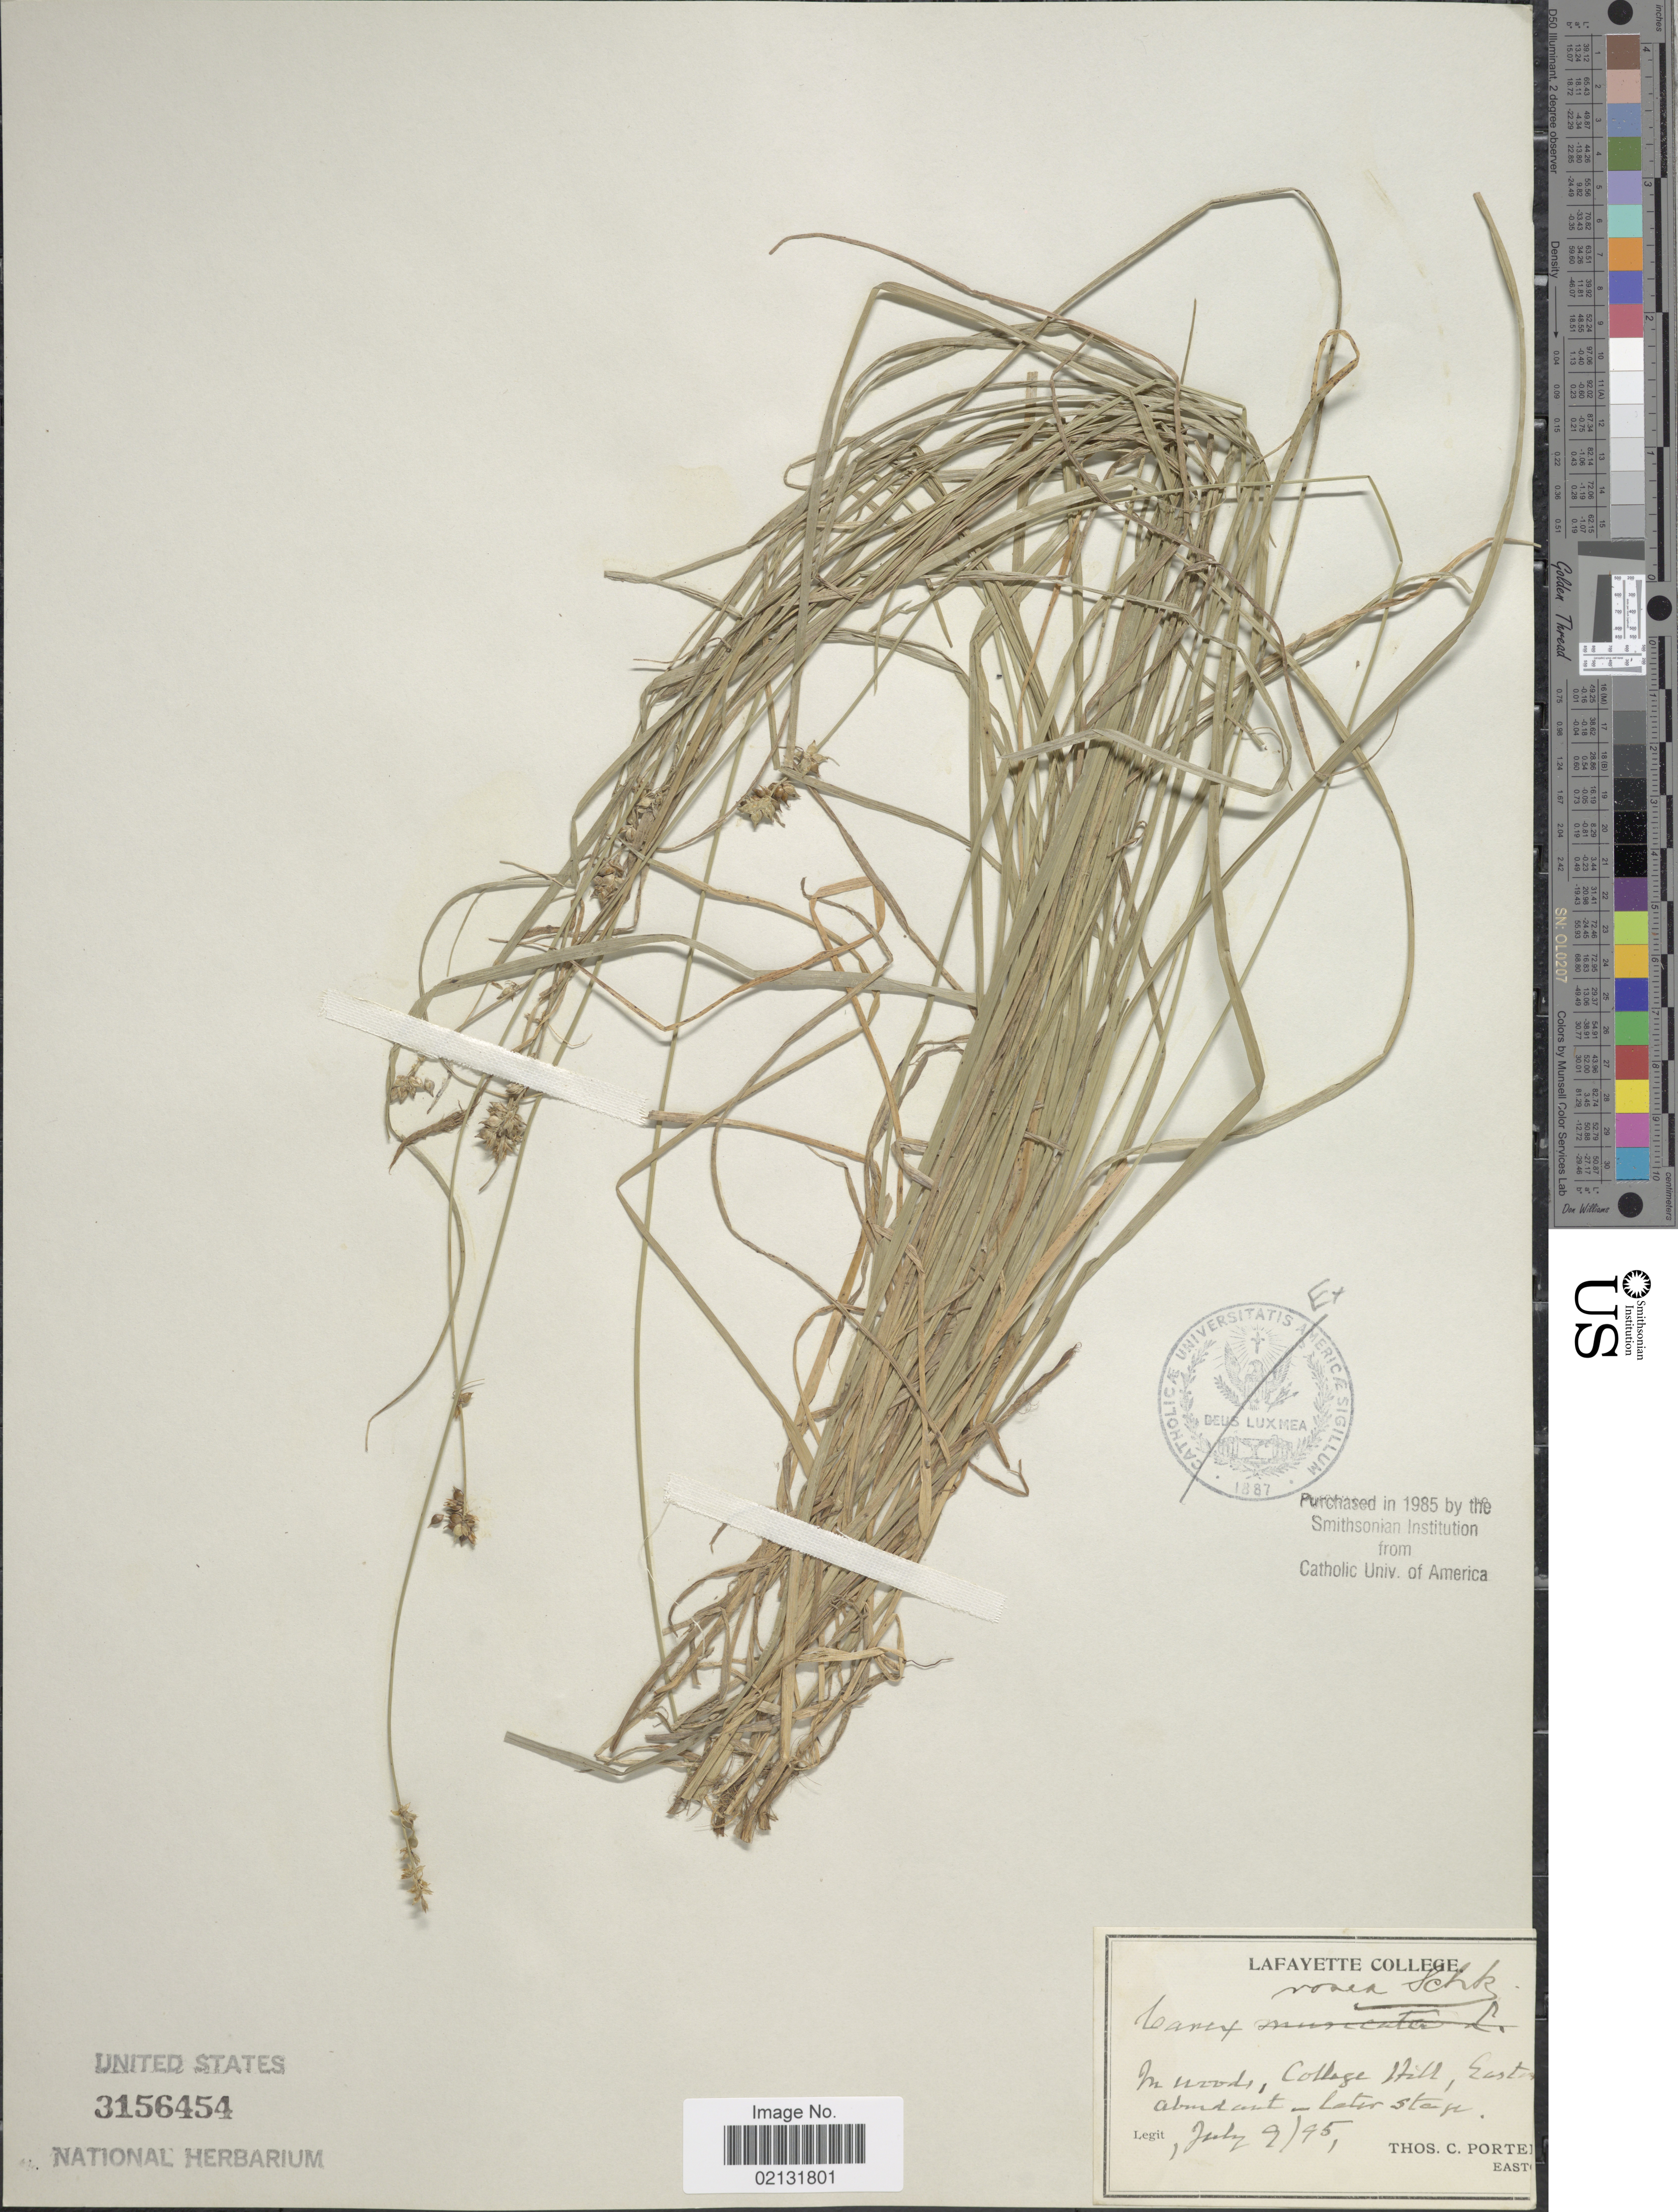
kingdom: Plantae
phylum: Tracheophyta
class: Liliopsida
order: Poales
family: Cyperaceae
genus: Carex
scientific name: Carex rosea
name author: Willd.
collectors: T. Porter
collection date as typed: Transcribed d/m/y: 9/7/95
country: United States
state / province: Pennsylvania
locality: In woods, College Hill, Easton, abundant on later step.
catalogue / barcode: US 3156454